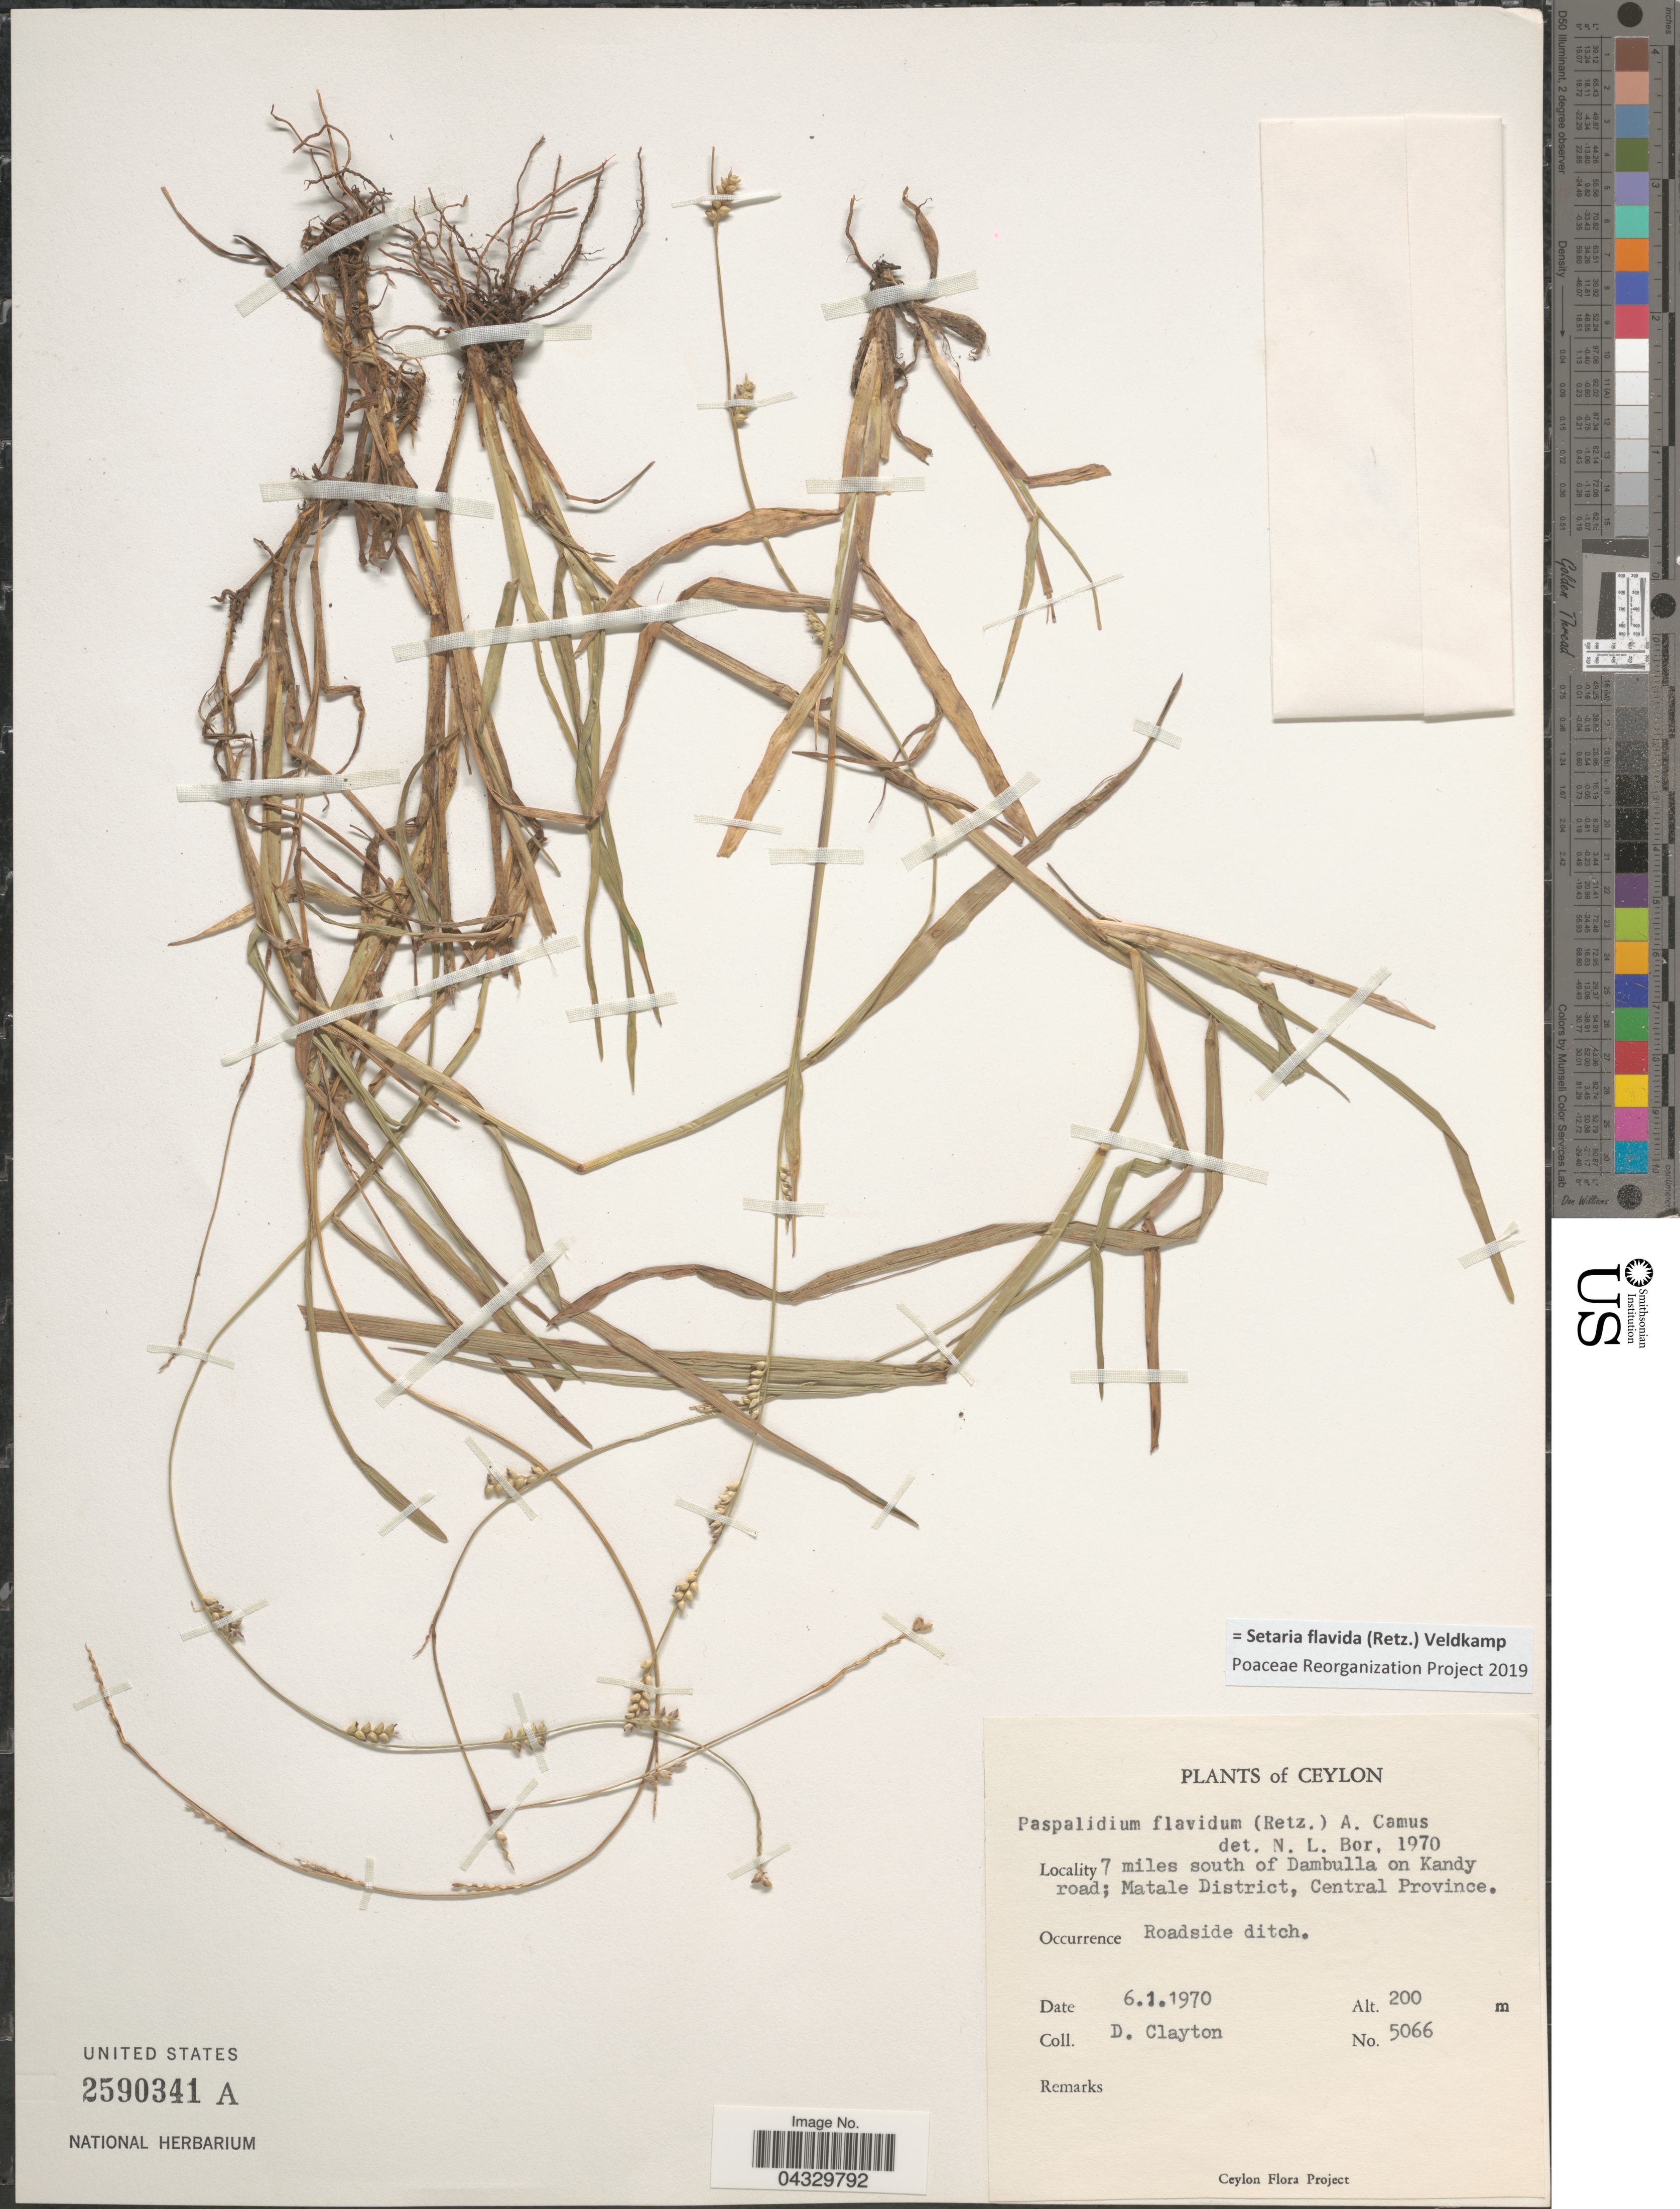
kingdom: Plantae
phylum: Tracheophyta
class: Liliopsida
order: Poales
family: Poaceae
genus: Setaria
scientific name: Setaria flavida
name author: (Retz.) Veldkamp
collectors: D. Clayton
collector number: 5066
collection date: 1970-01-06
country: Sri Lanka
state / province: Central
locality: Ceylon. 7 miles south of Dambulla on Kandy road; Matale District.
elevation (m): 200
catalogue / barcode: US 2590341A